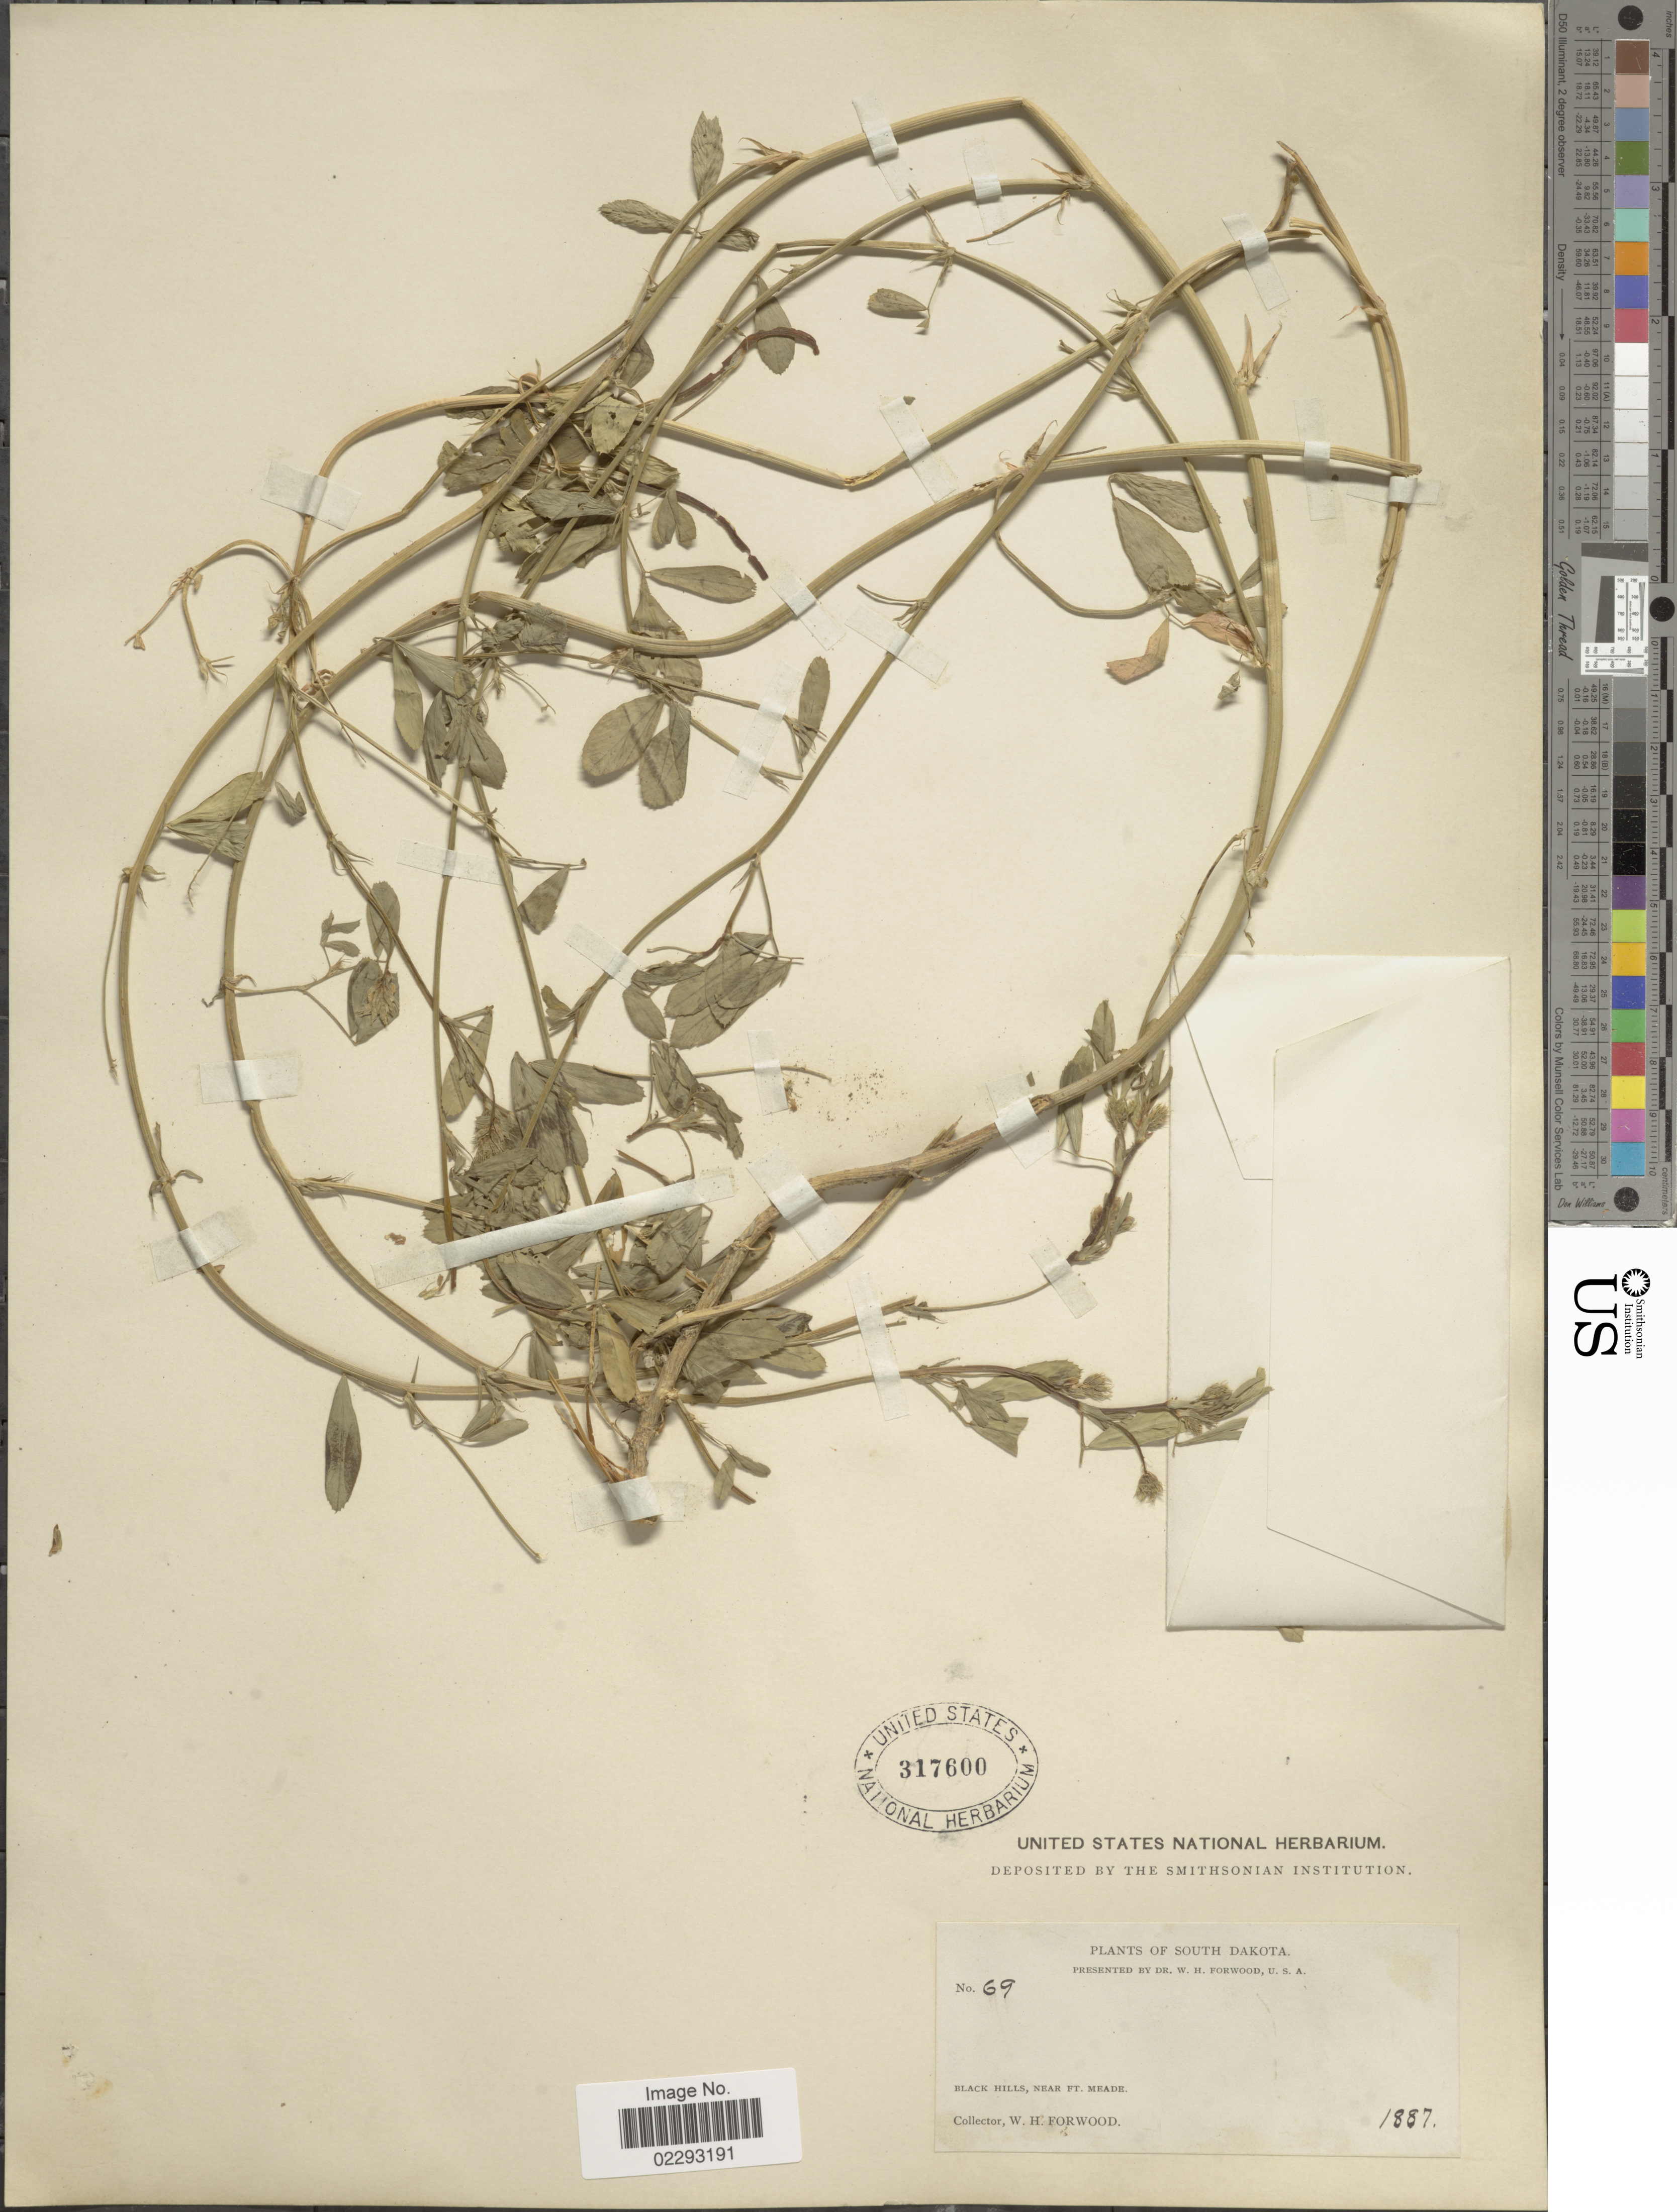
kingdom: Plantae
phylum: Tracheophyta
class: Magnoliopsida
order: Fabales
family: Fabaceae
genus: Medicago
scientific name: Medicago sativa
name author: L.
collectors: W. Forwood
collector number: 69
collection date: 1887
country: United States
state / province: South Dakota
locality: South Dakota, Black Hills, Near Ft. Meade.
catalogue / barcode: US 317600